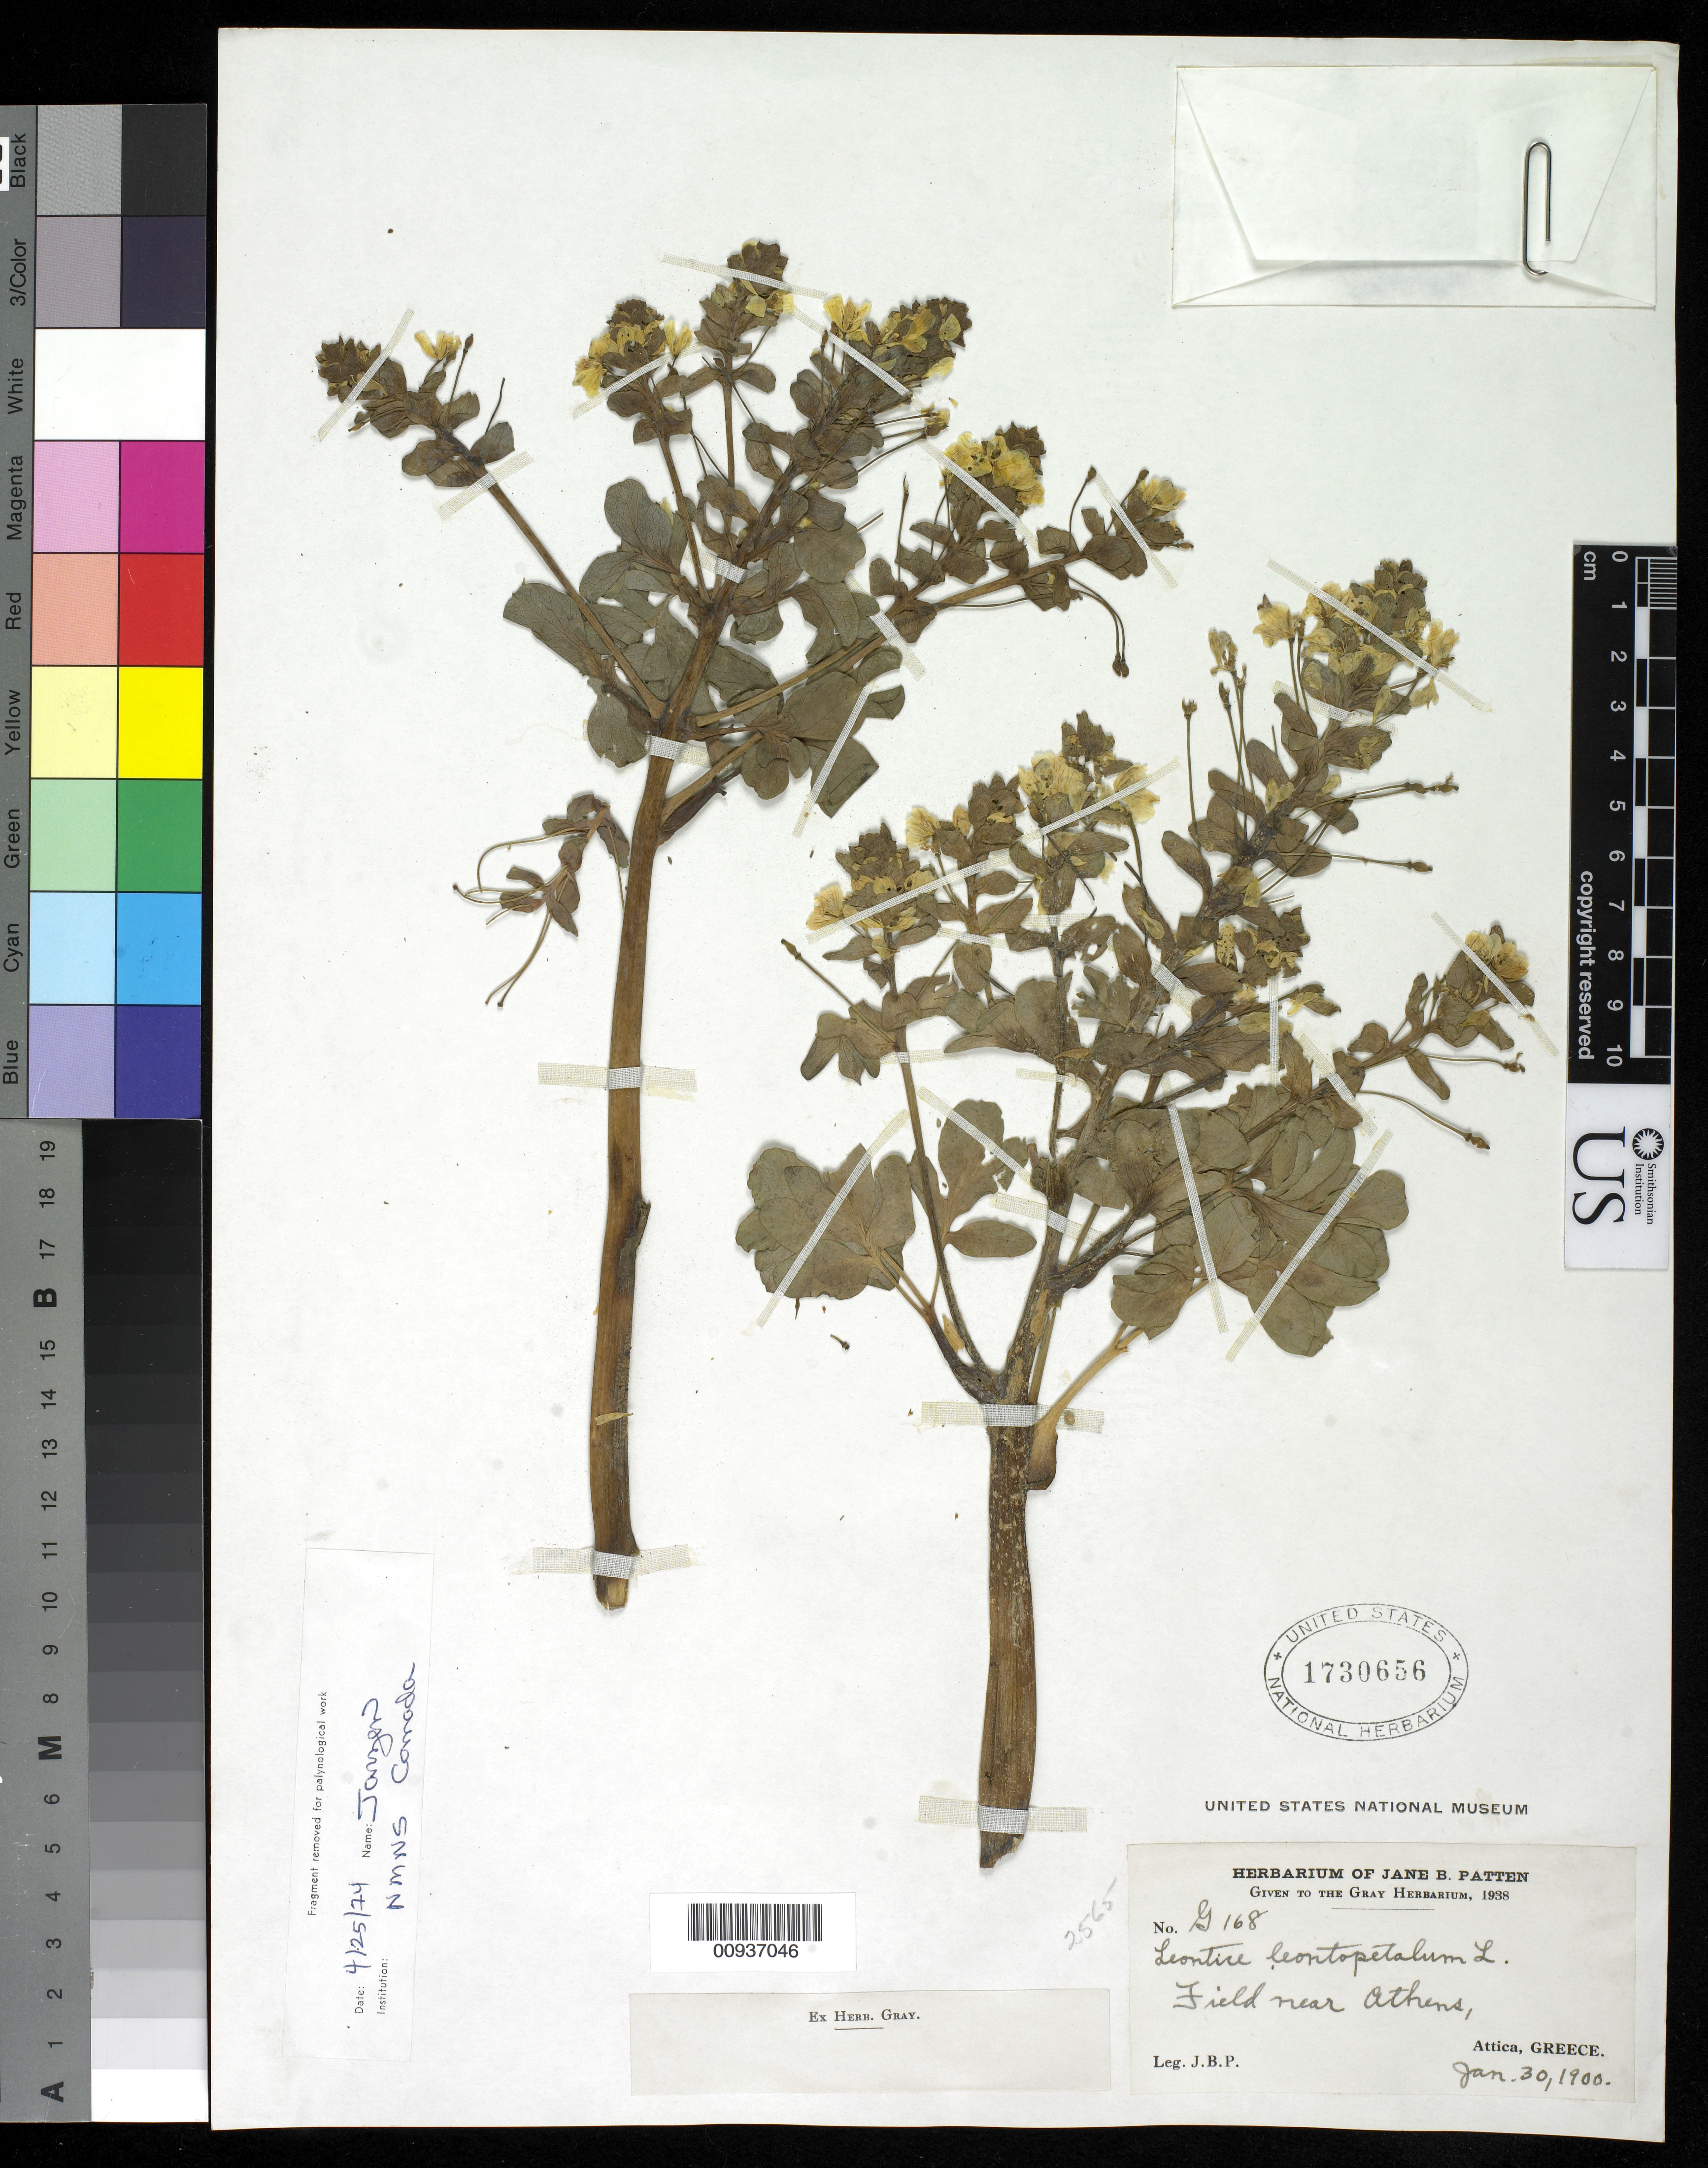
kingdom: Plantae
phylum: Tracheophyta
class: Magnoliopsida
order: Ranunculales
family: Berberidaceae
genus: Leontice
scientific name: Leontice leontopetalum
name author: L.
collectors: P, J.B.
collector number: G 168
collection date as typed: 30 Jan 1900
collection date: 1900-01-30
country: Greece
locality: Attica. Field near Athens.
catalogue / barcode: US 1730656